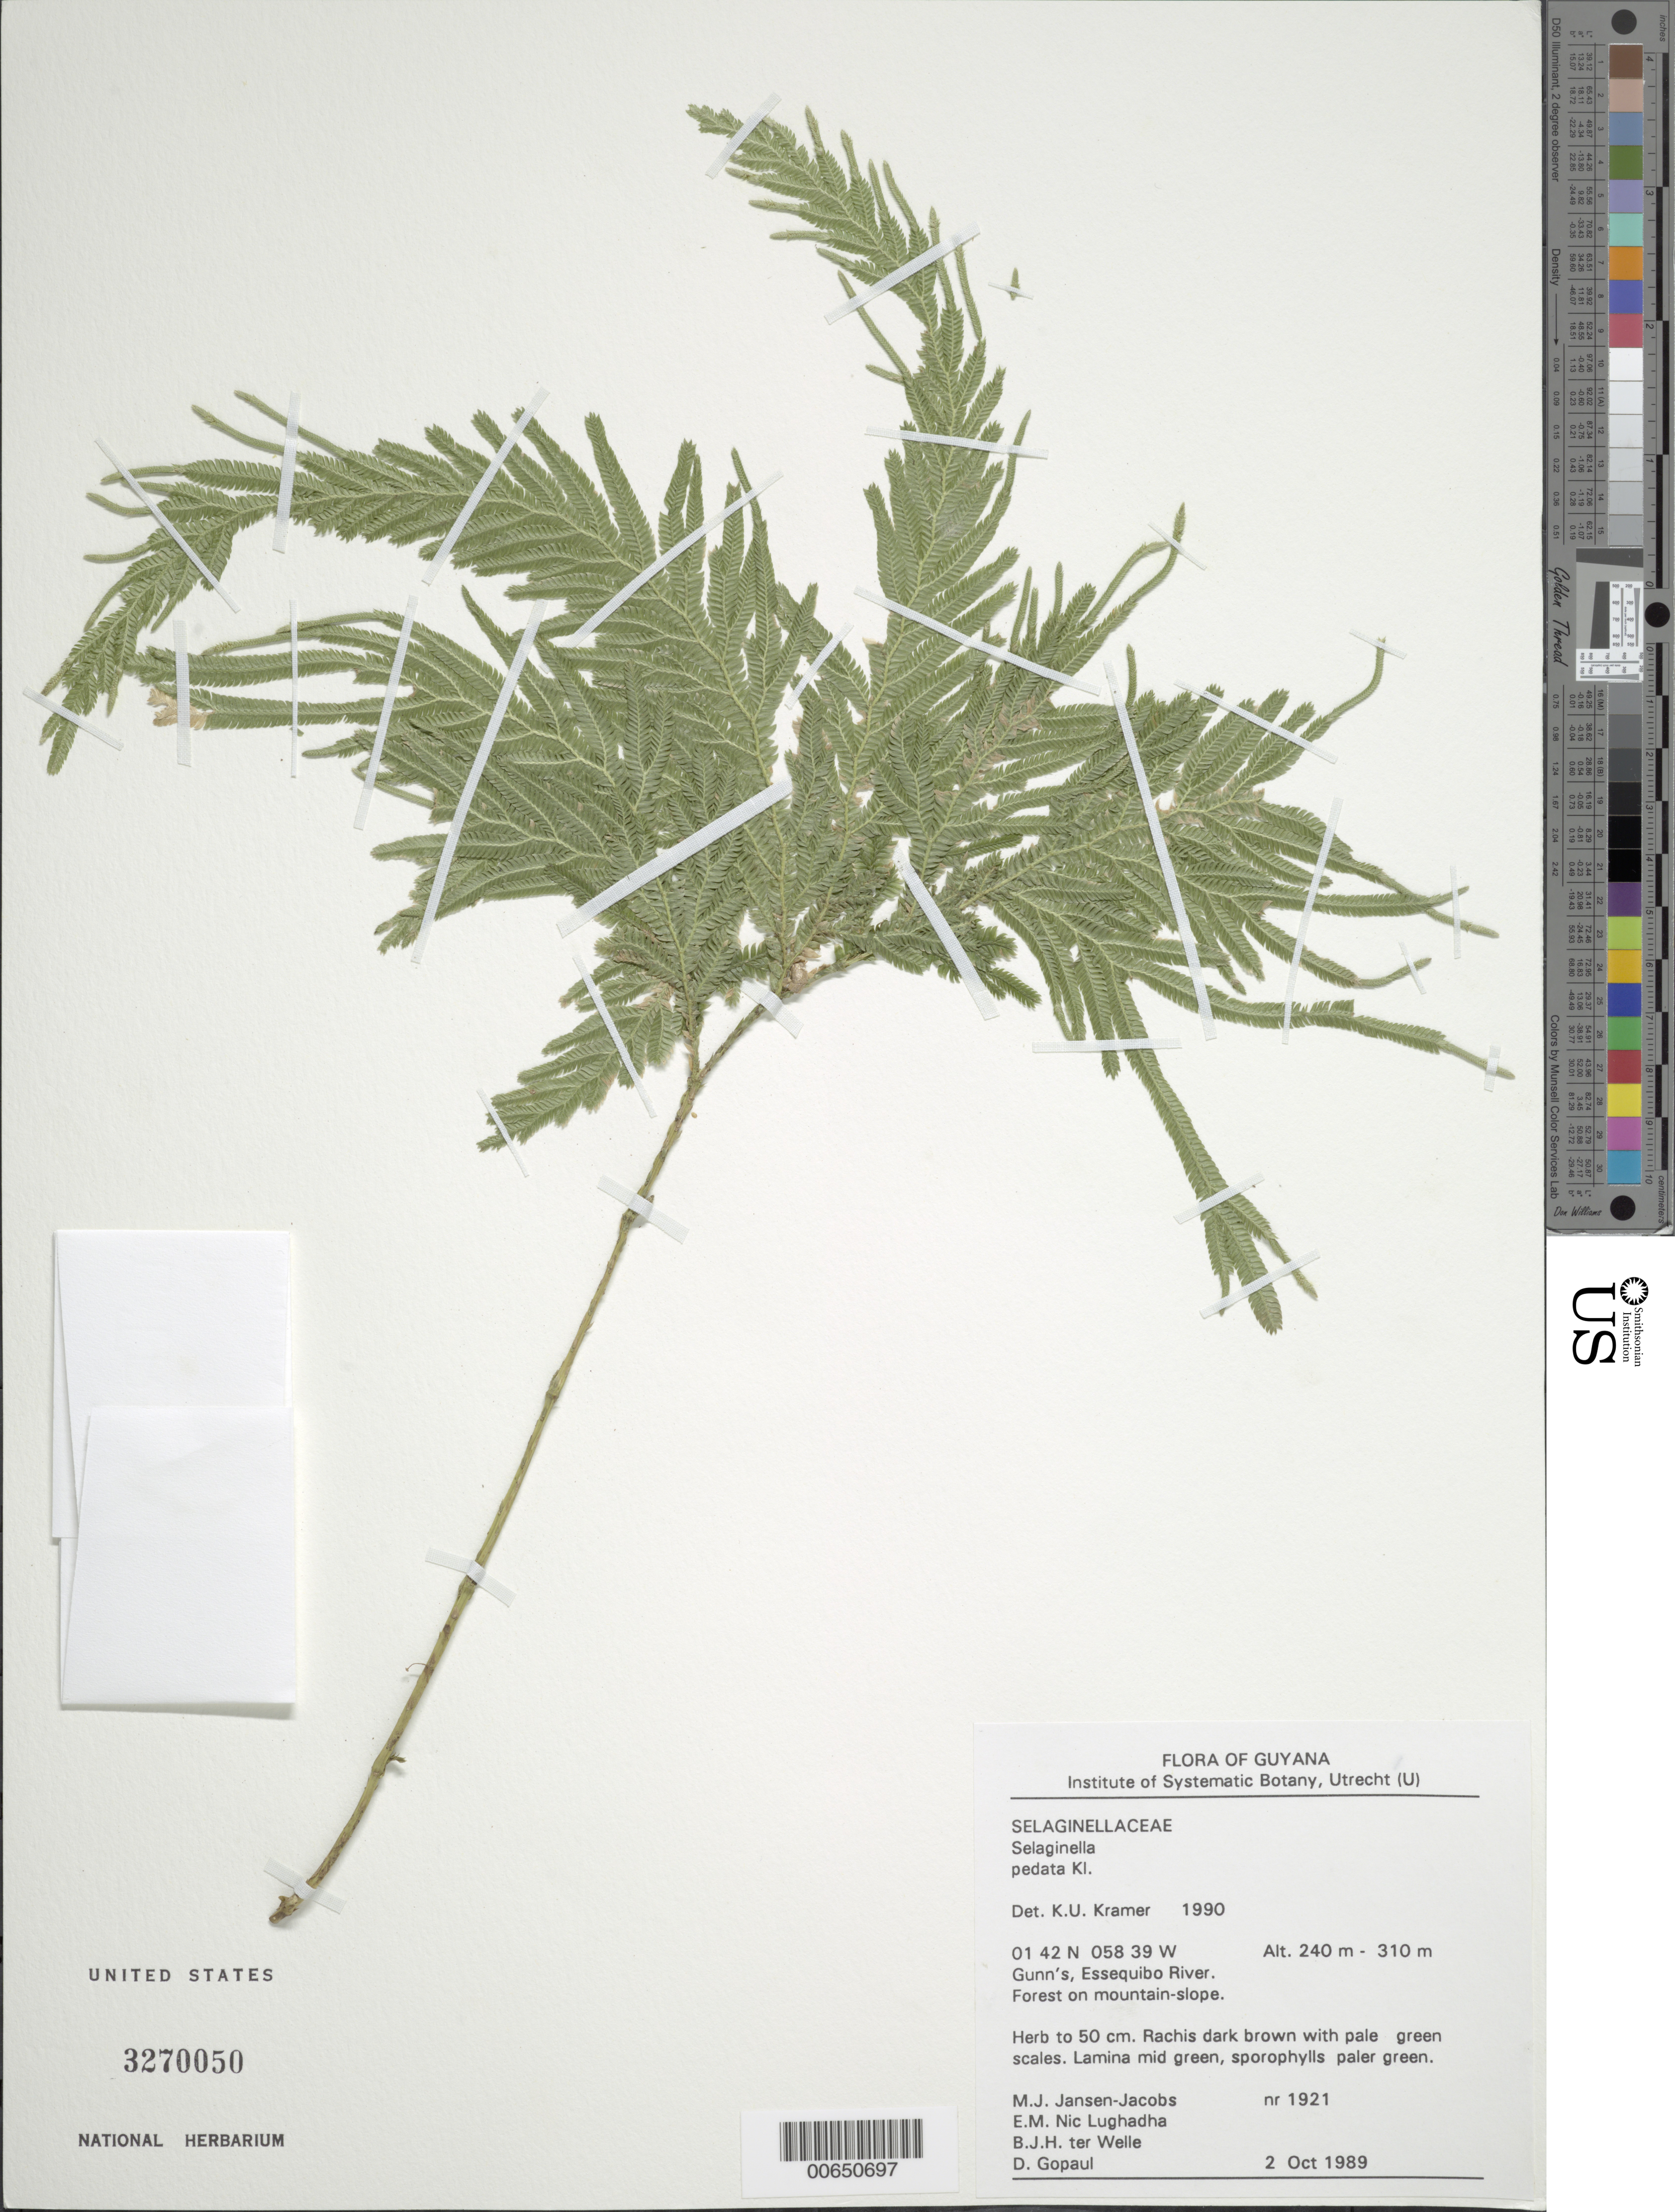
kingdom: Plantae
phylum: Tracheophyta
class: Lycopodiopsida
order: Selaginellales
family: Selaginellaceae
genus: Selaginella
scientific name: Selaginella pedata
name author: Klotzsch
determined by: Kramer, K. U.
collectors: M. J. Jansen-Jacobs, E. Nic Lughadha, B. Welle & D. Gopaul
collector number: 1921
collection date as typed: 2-Oct-89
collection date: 1989-10-02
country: Guyana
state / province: U. Takutu-U. Essequibo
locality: Gunn's, Essequibo River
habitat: Forest on mountain slope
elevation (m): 240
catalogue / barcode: US 3270050